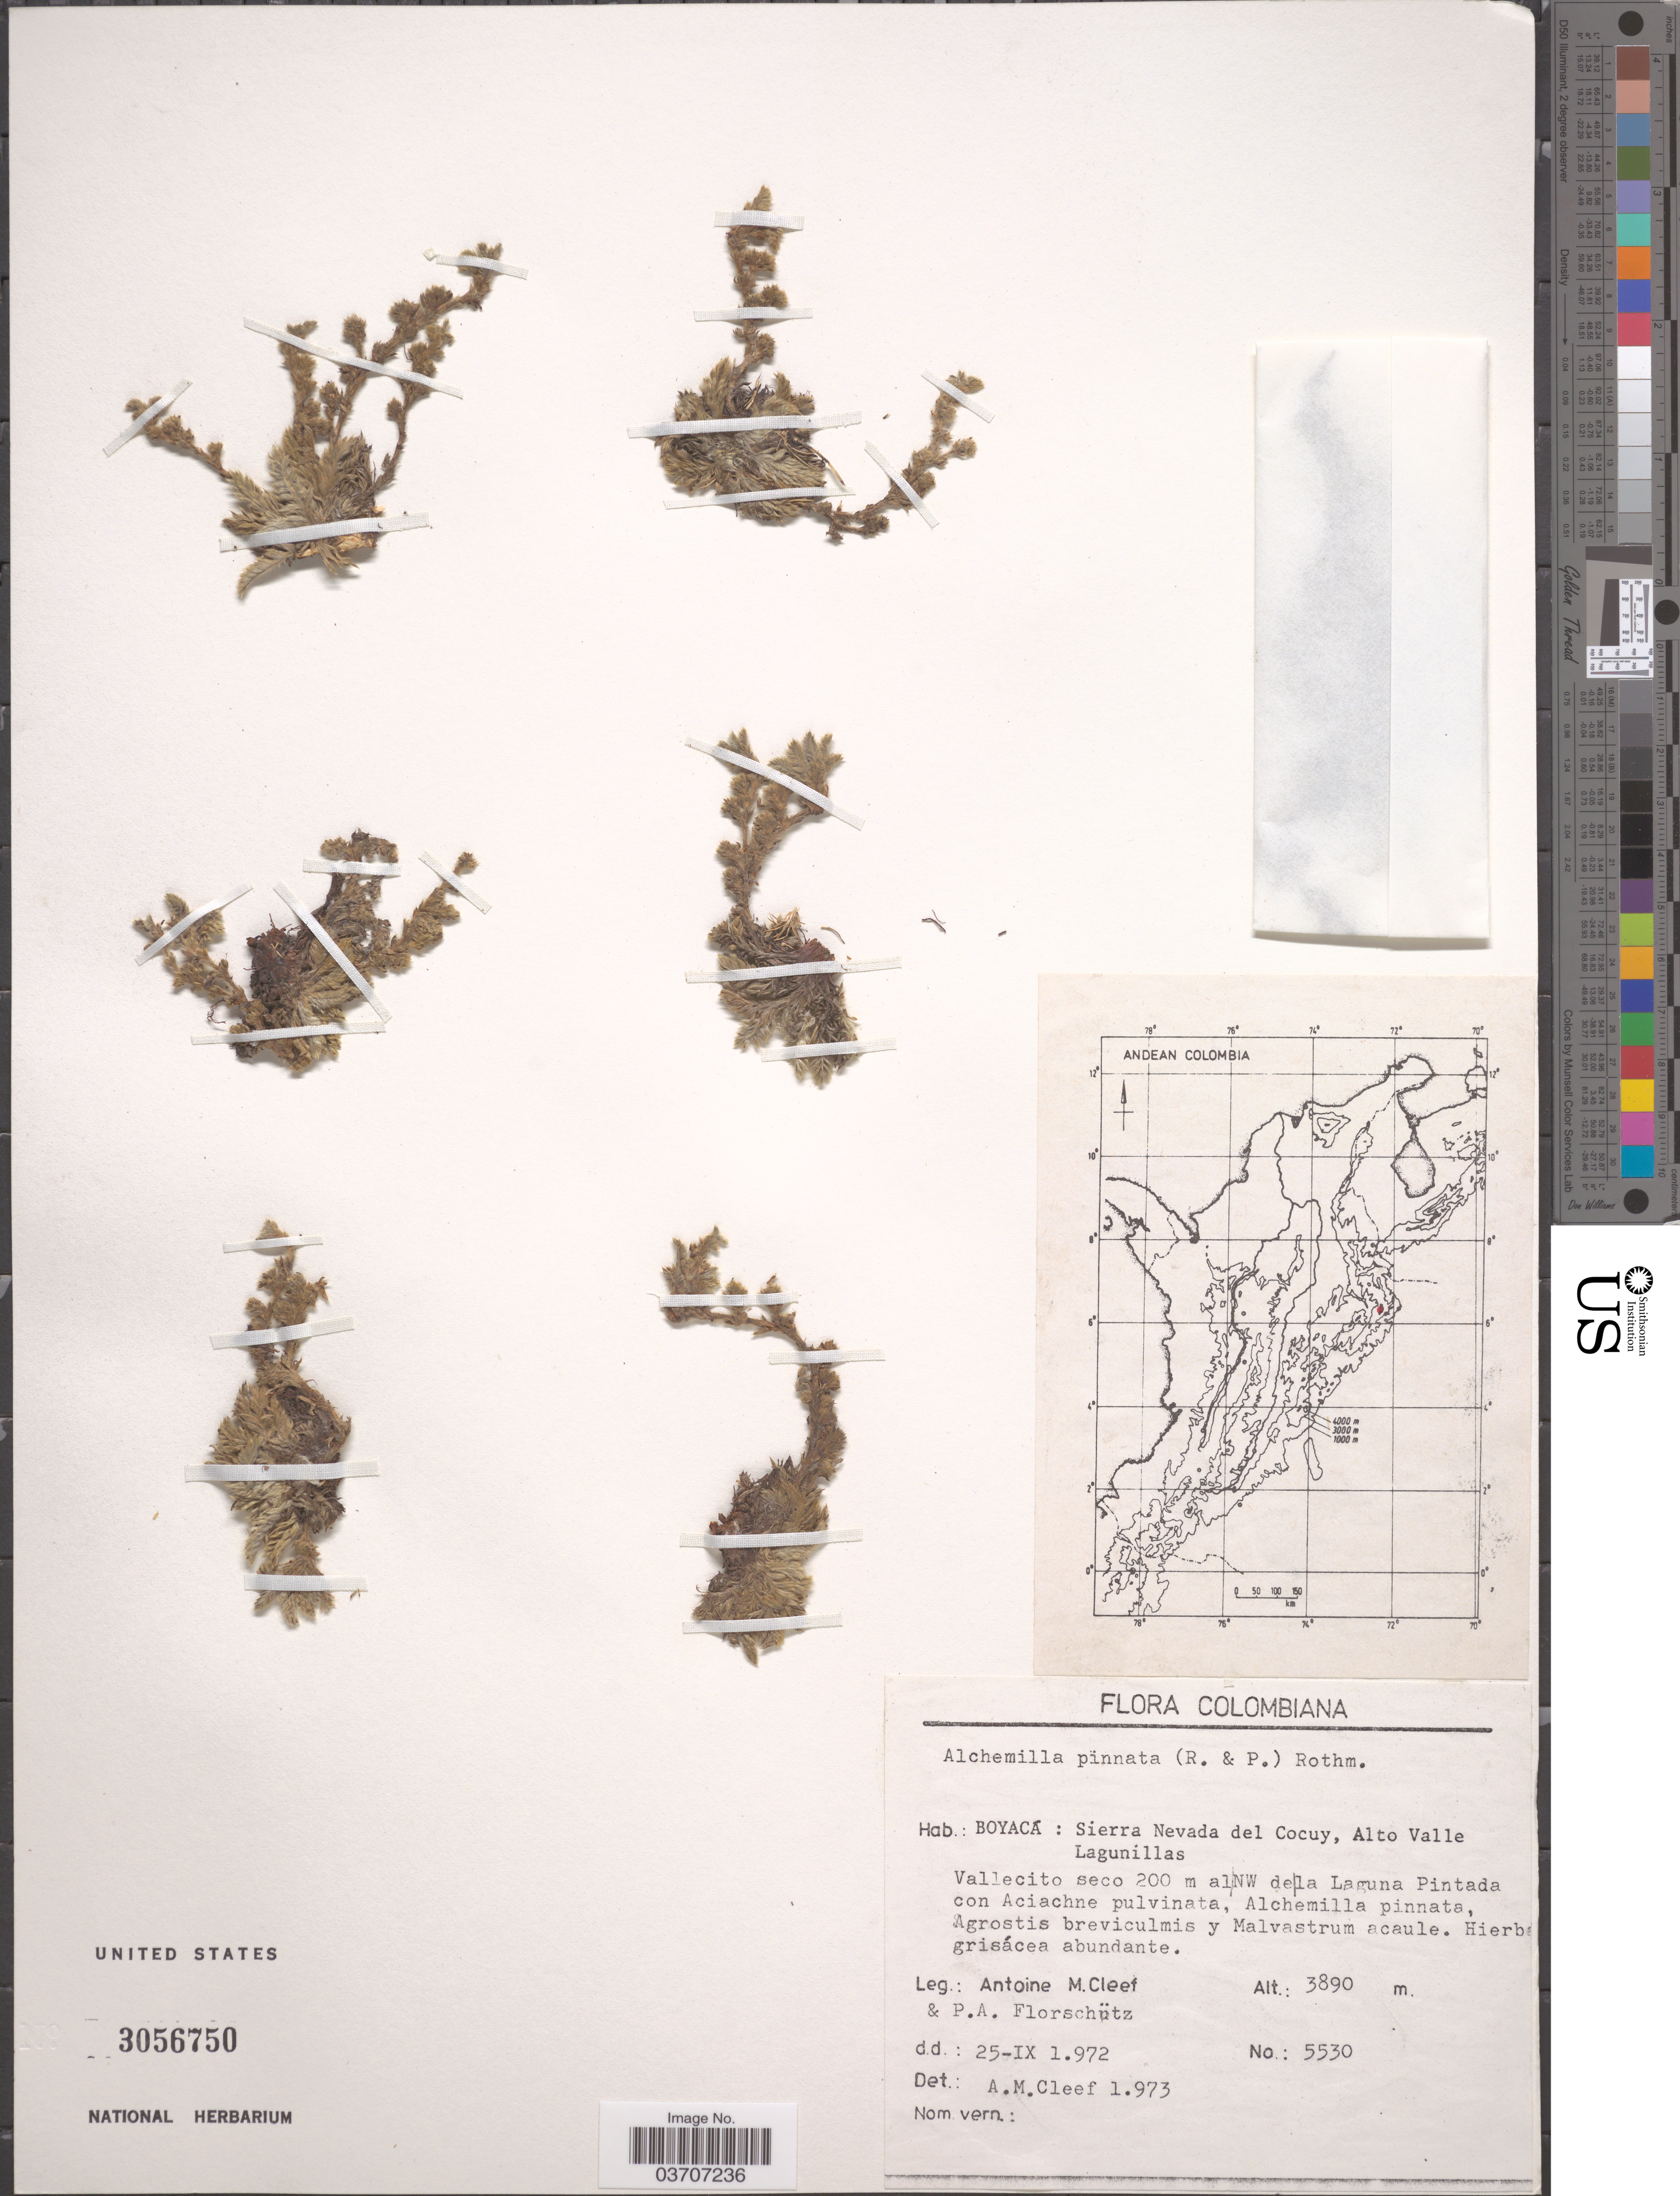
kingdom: Plantae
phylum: Tracheophyta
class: Magnoliopsida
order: Rosales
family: Rosaceae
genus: Lachemilla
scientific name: Lachemilla pinnata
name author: (Ruiz & Pav.) Rothm.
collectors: A. M. Cleef & P. Florschütz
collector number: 5530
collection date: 1972-09-25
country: Colombia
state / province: Boyacá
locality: Sierra Nevada del Cocuy, Alto Valle Lagunillas. Vallecito seco 200 m al NW de la Laguna Pintada.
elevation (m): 3890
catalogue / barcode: US 3056750